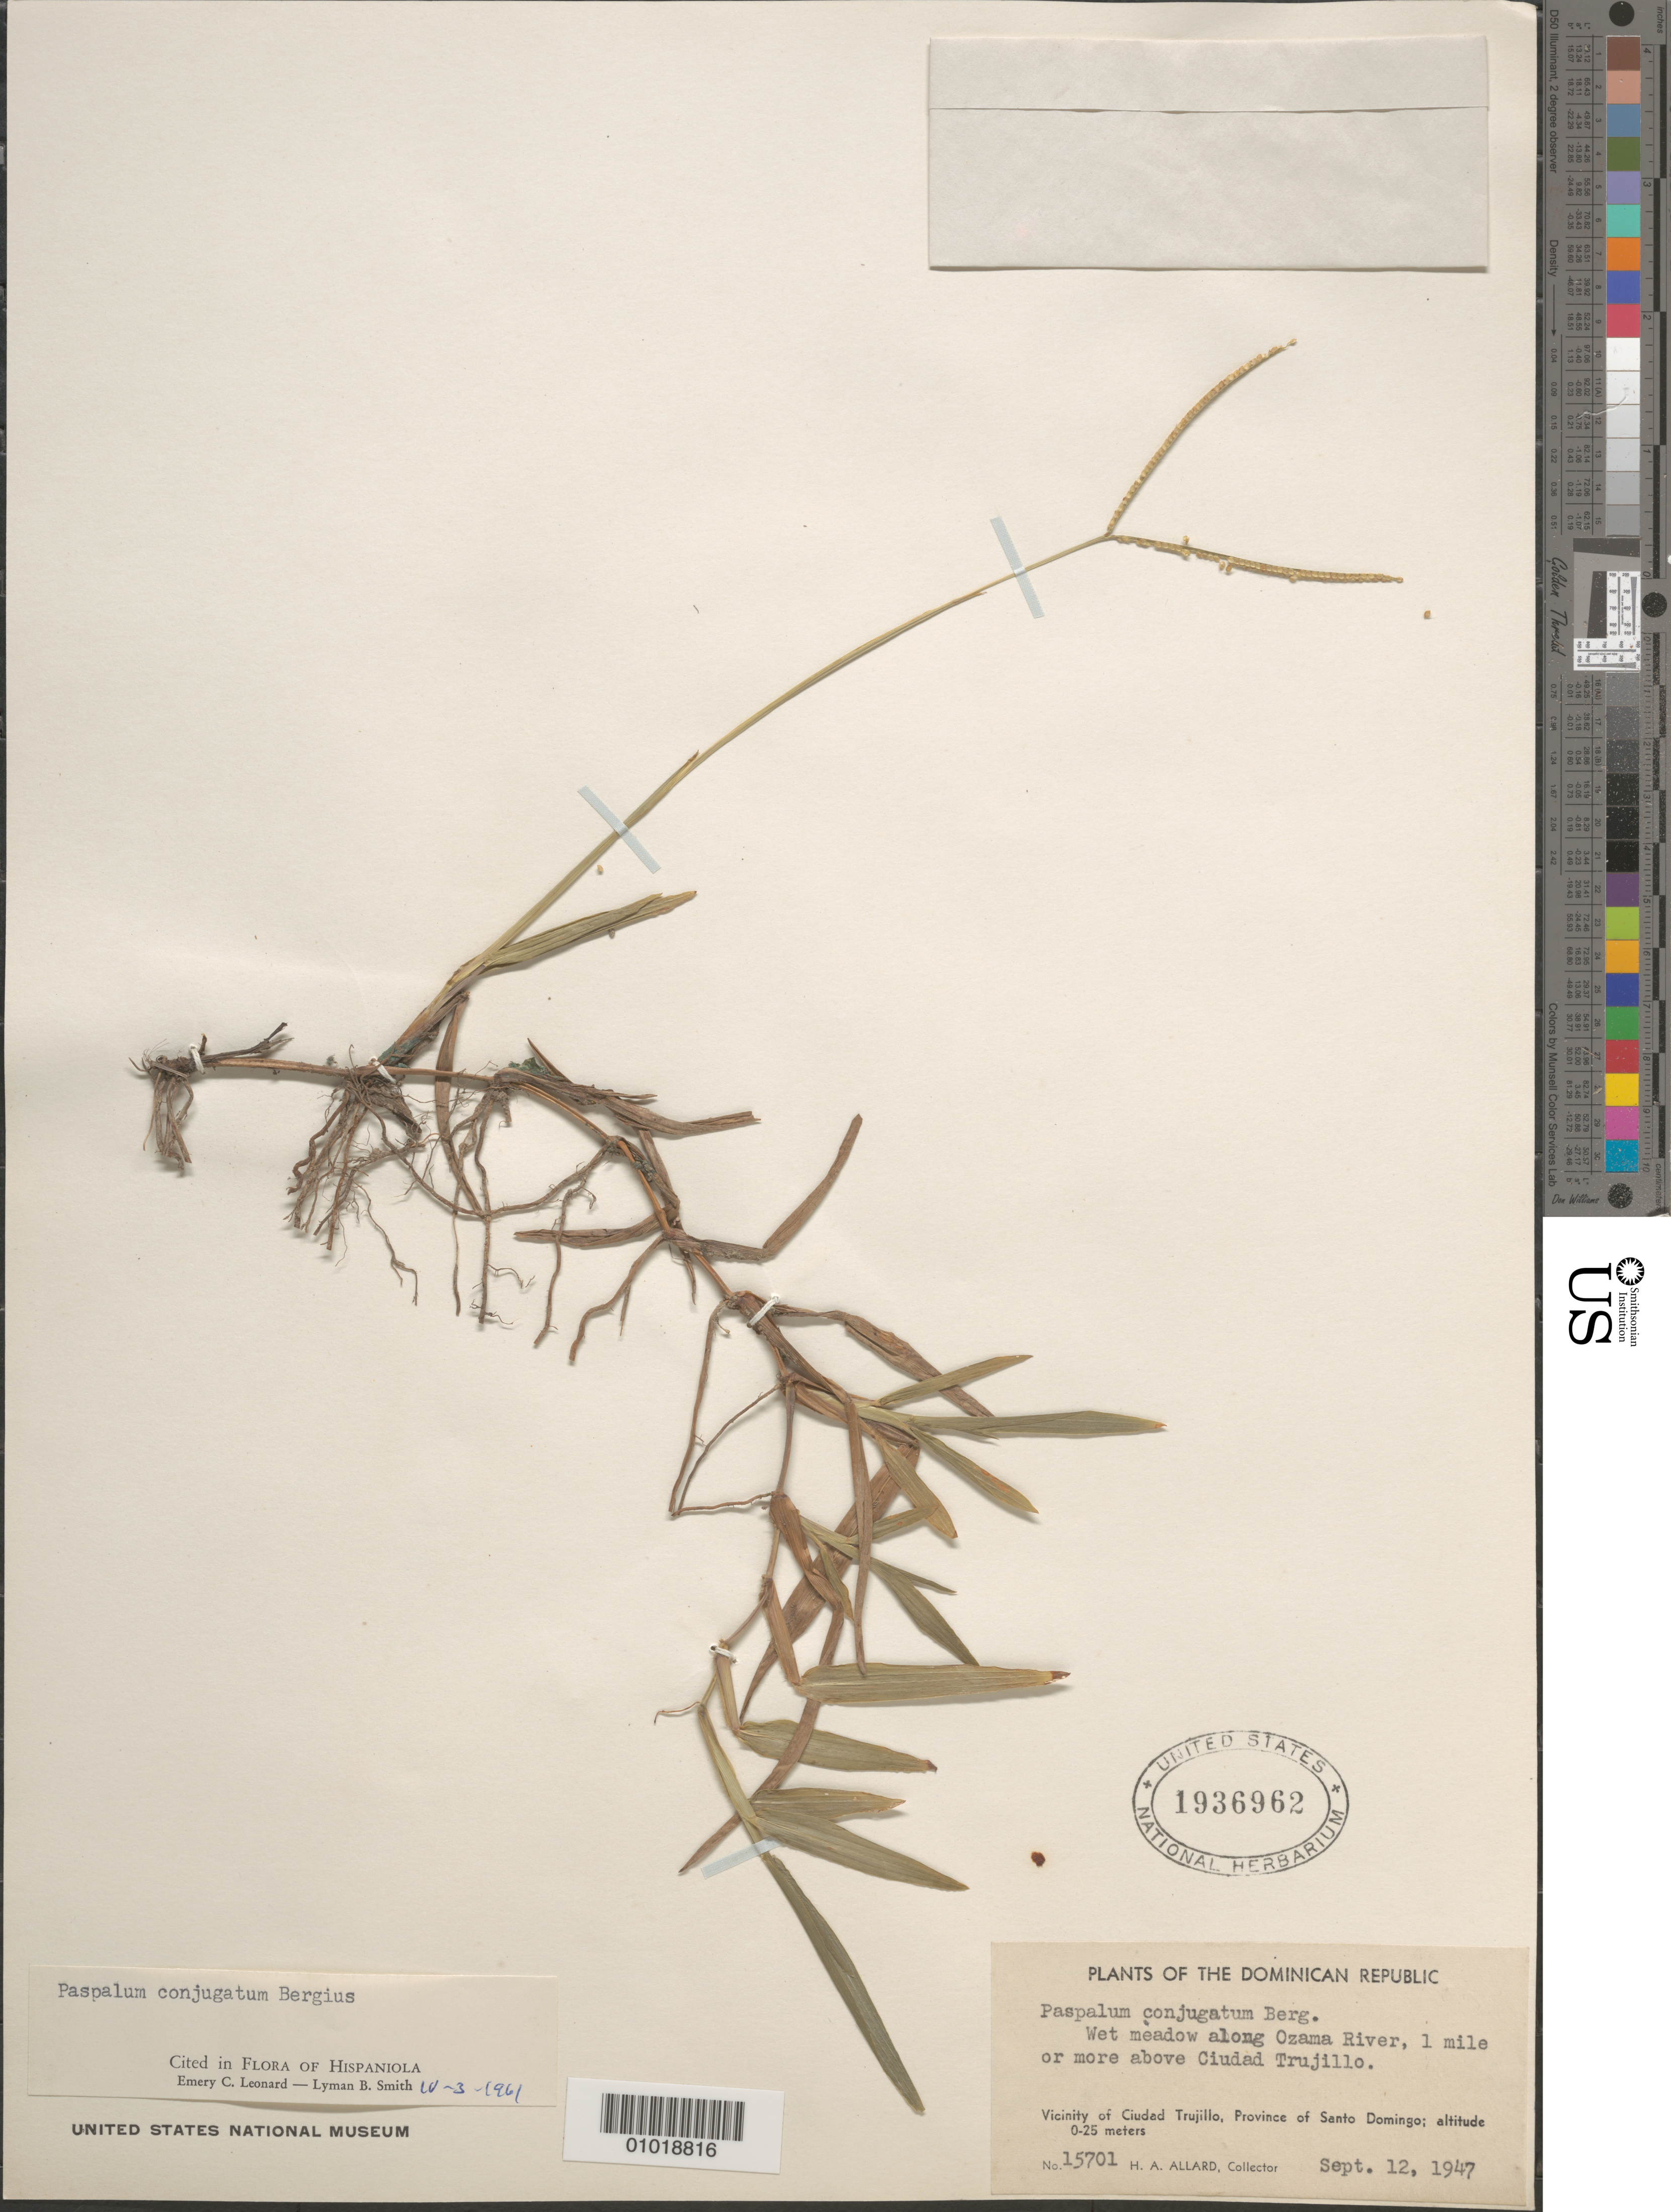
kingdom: Plantae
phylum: Tracheophyta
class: Liliopsida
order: Poales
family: Poaceae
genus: Paspalum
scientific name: Paspalum conjugatum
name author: P.J. Bergius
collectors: H. A. Allard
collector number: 15701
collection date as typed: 12 Sep 1947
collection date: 1947-09-12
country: Dominican Republic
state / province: Distrito Nacional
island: Hispaniola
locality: Wet meadow along Ozama River, 1+ mi above Ciu. Trujillo (Santo Domingo City)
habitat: wet meadow along river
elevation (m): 0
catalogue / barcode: US 1936962